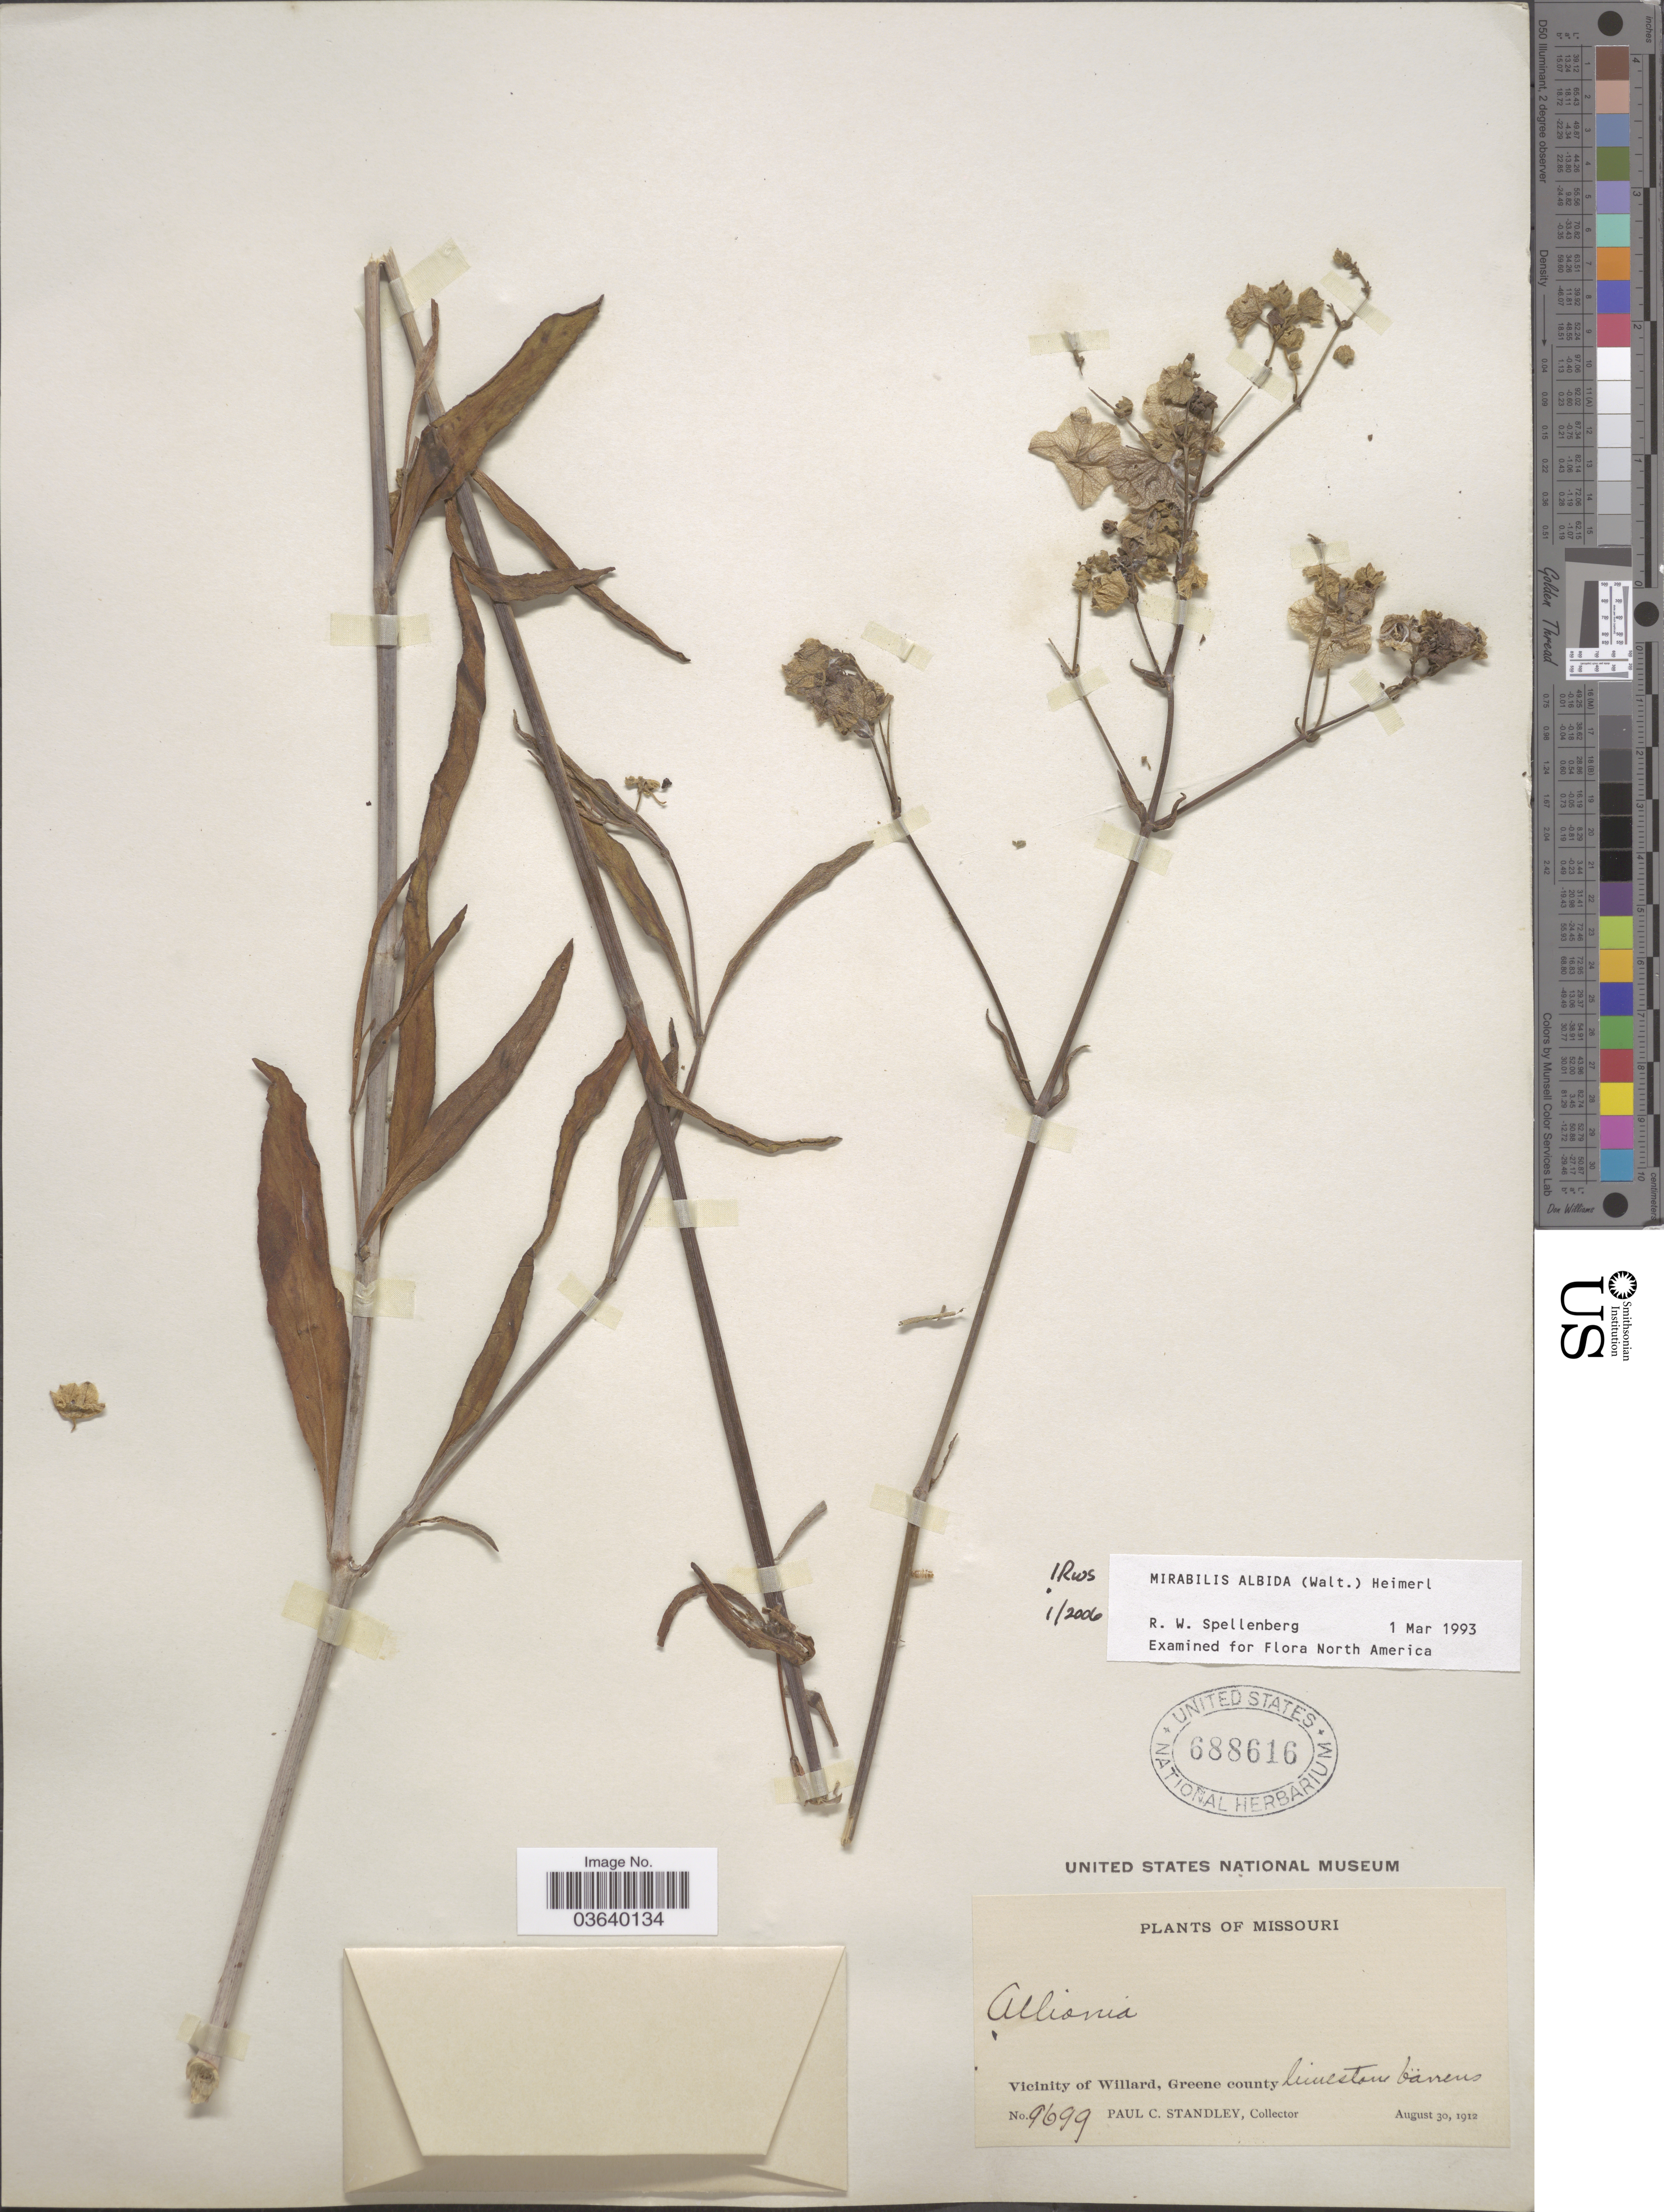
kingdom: Plantae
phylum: Tracheophyta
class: Magnoliopsida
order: Caryophyllales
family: Nyctaginaceae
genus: Mirabilis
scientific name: Mirabilis albida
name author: (Walter) Heimerl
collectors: P. C. Standley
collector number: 9699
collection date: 1912-08-30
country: United States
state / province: Missouri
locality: Vicinity of Willard, Greene County.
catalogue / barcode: US 688616